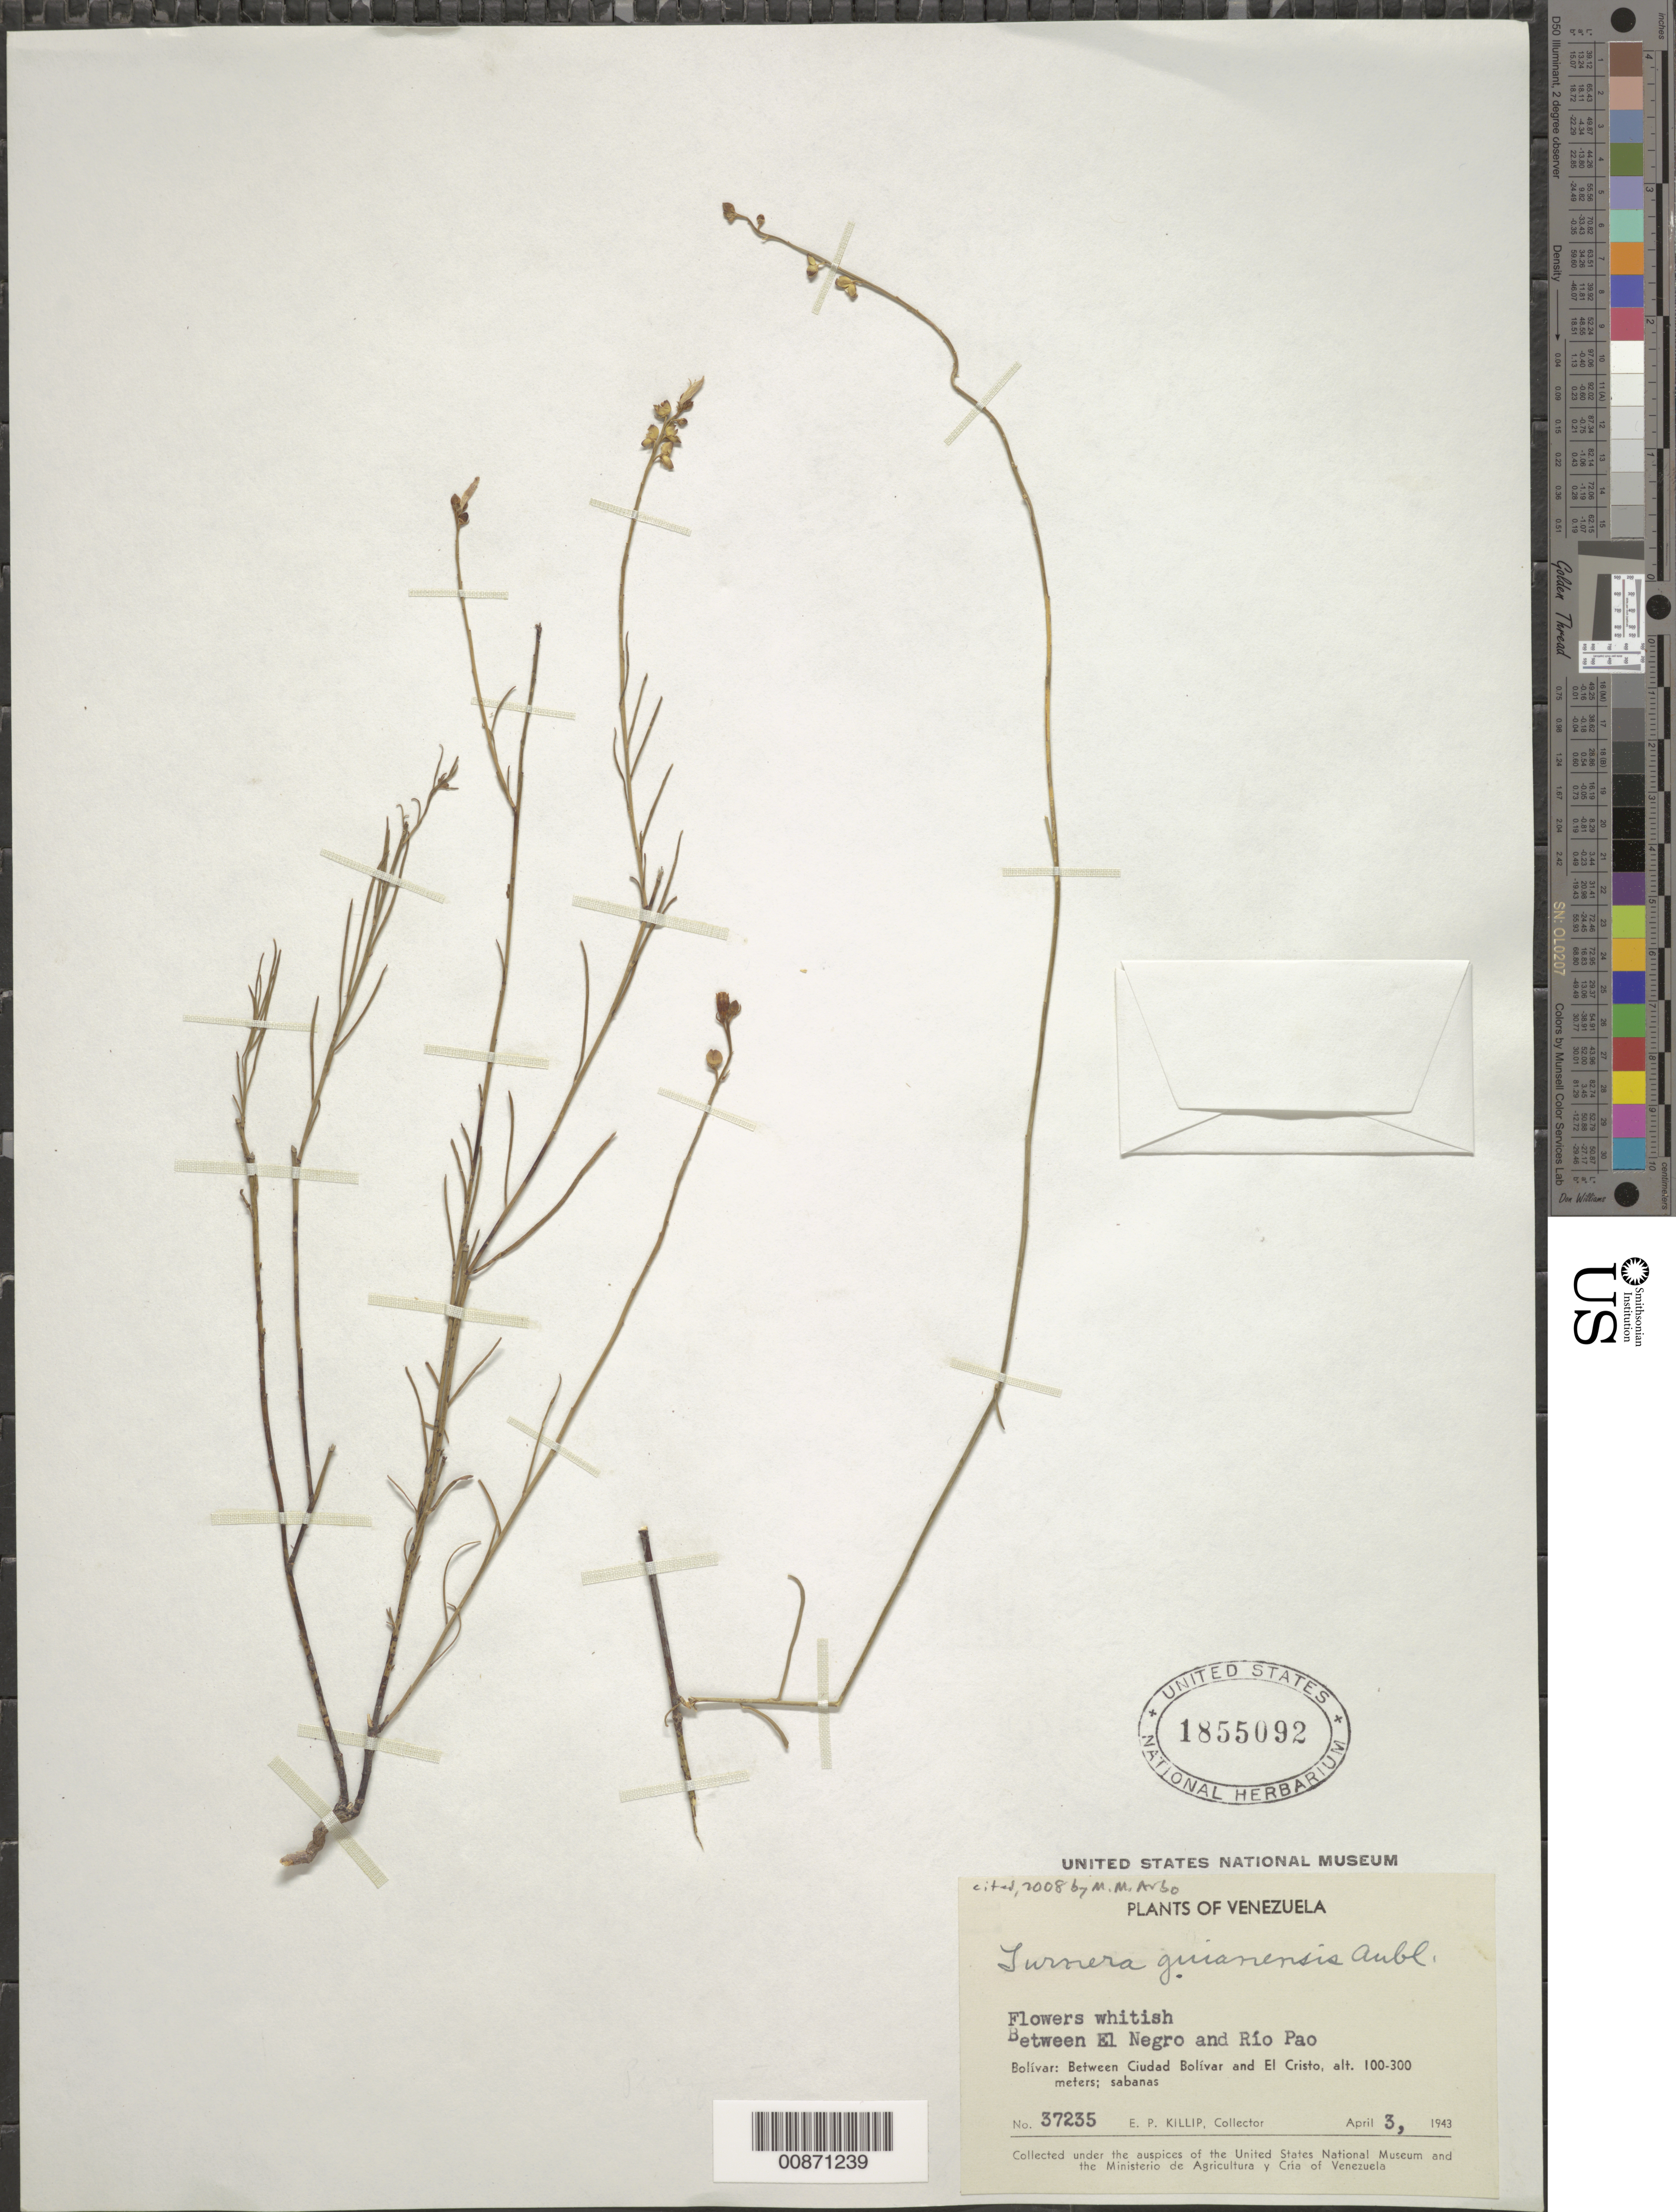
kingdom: Plantae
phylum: Tracheophyta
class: Magnoliopsida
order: Malpighiales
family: Turneraceae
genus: Turnera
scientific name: Turnera guianensis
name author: Aubl.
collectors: E. P. Killip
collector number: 37235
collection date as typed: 3-Apr-43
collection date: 1943-04-03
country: Venezuela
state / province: Bolívar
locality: Ciudad Bolívar to El Cristo, between El Negro and Río Pao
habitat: Sabanas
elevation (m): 100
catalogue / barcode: US 1855092